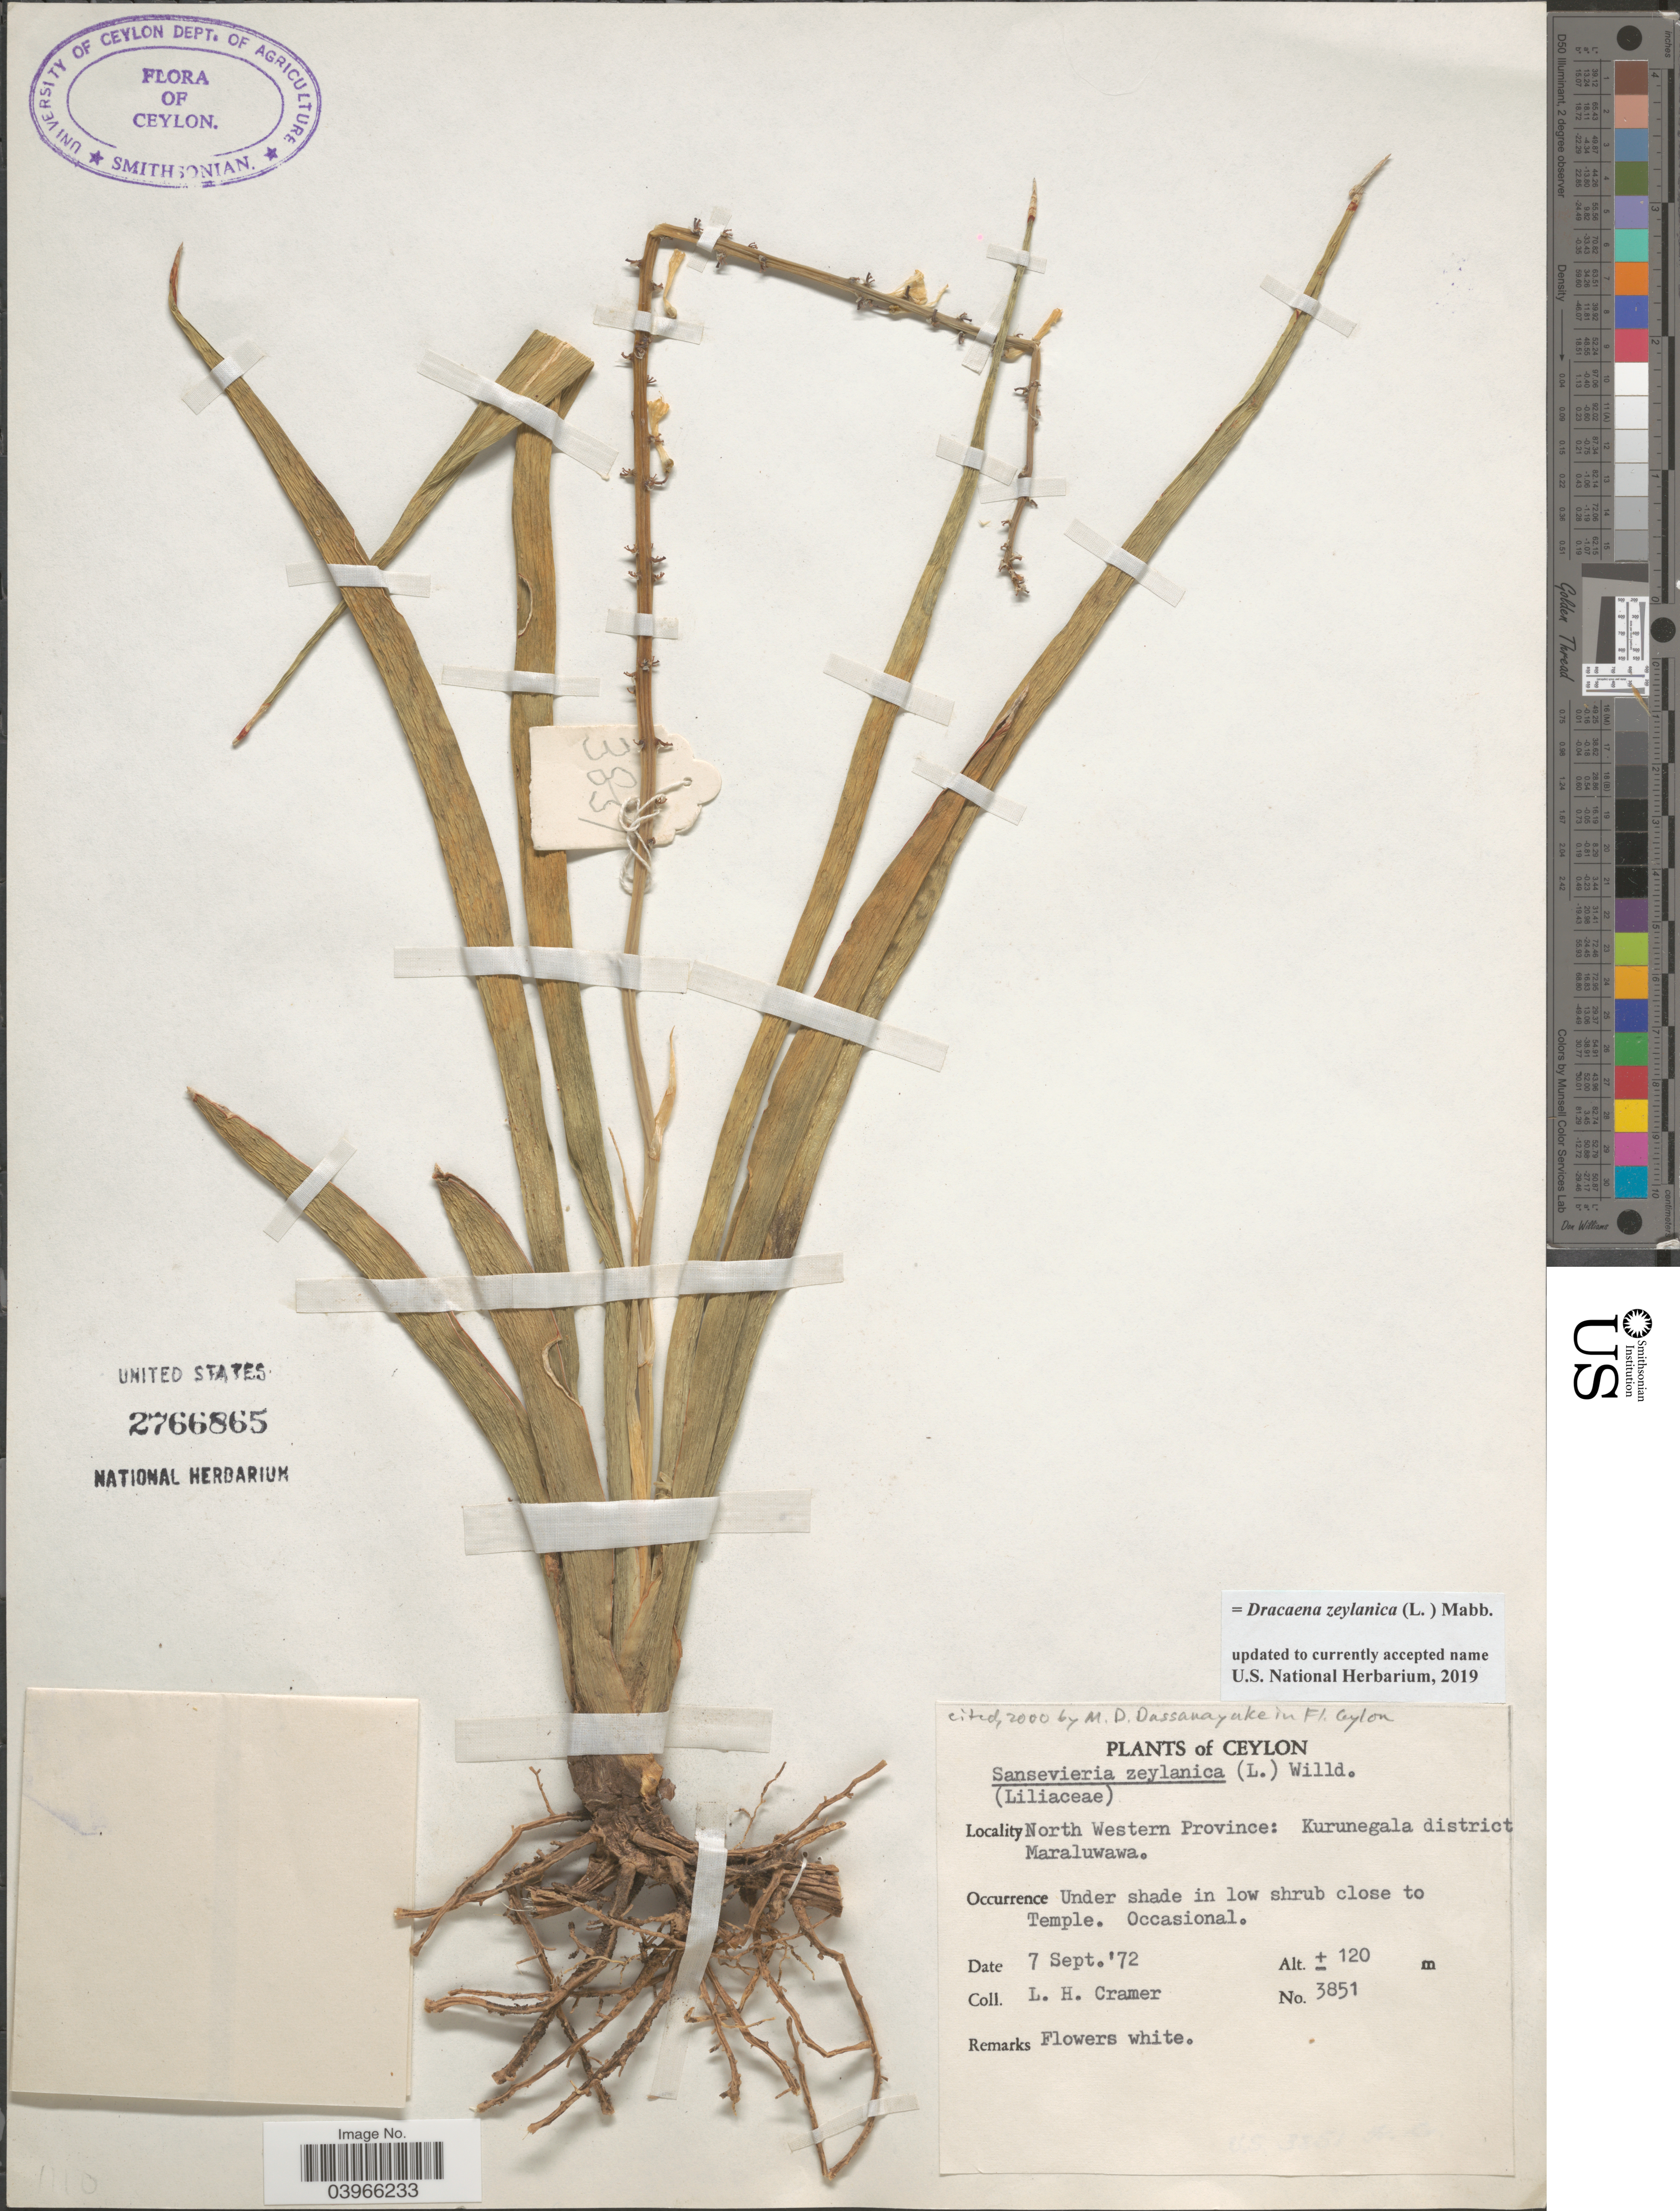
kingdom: Plantae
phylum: Tracheophyta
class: Liliopsida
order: Asparagales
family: Asparagaceae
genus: Dracaena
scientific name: Dracaena zeylanica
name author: (L.) Mabb.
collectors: L. H. Cramer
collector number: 3851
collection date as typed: Transcribed d/m/y: 7/9/72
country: Sri Lanka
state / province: North Western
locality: Ceylon. North Western Province: Kurunegala district Maraluwawa. Under shade in low shrub close to Temple.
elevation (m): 120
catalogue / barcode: US 2766865